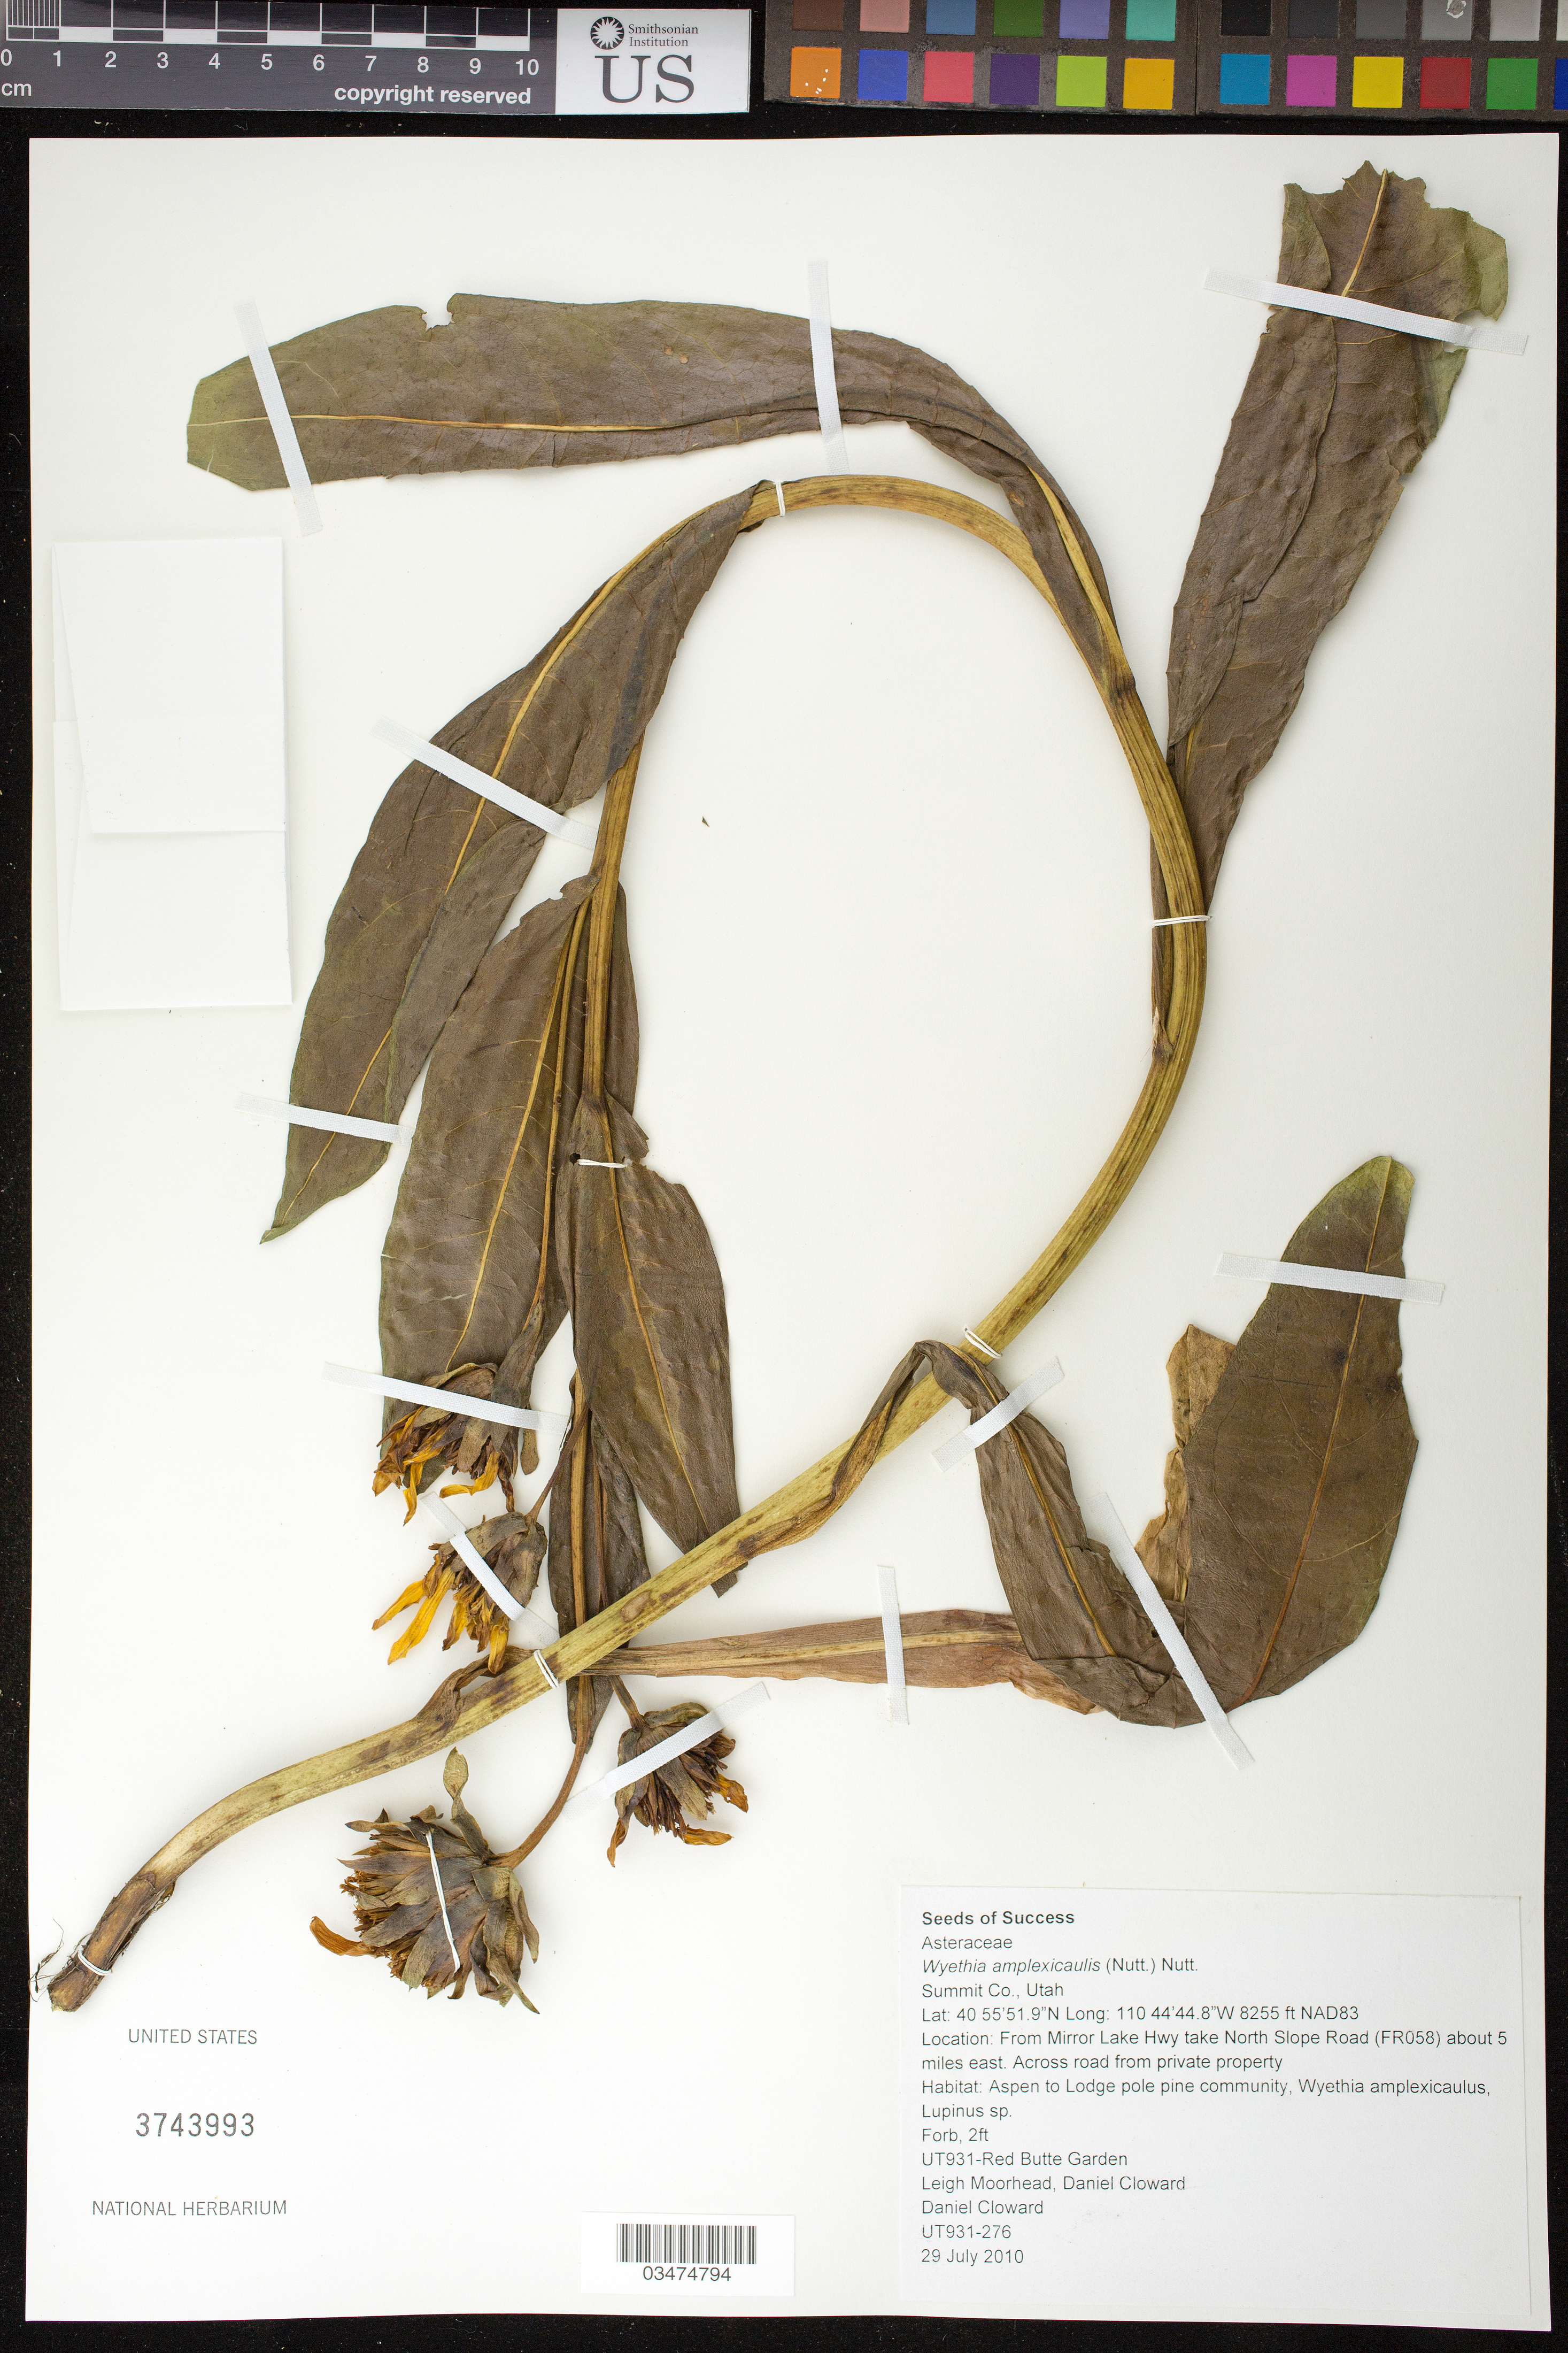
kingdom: Plantae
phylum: Tracheophyta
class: Magnoliopsida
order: Asterales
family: Asteraceae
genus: Wyethia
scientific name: Wyethia amplexicaulis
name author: Nutt.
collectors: L. Moorhead & D. Cloward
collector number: UT931-276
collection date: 2010-07-29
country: United States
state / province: Utah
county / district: Summit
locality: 5 mi. E on North Slope Rd (FR058) from Mirror Lake Hwy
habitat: Aspen to Lodgepole pine community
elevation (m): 2516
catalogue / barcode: US 3743993